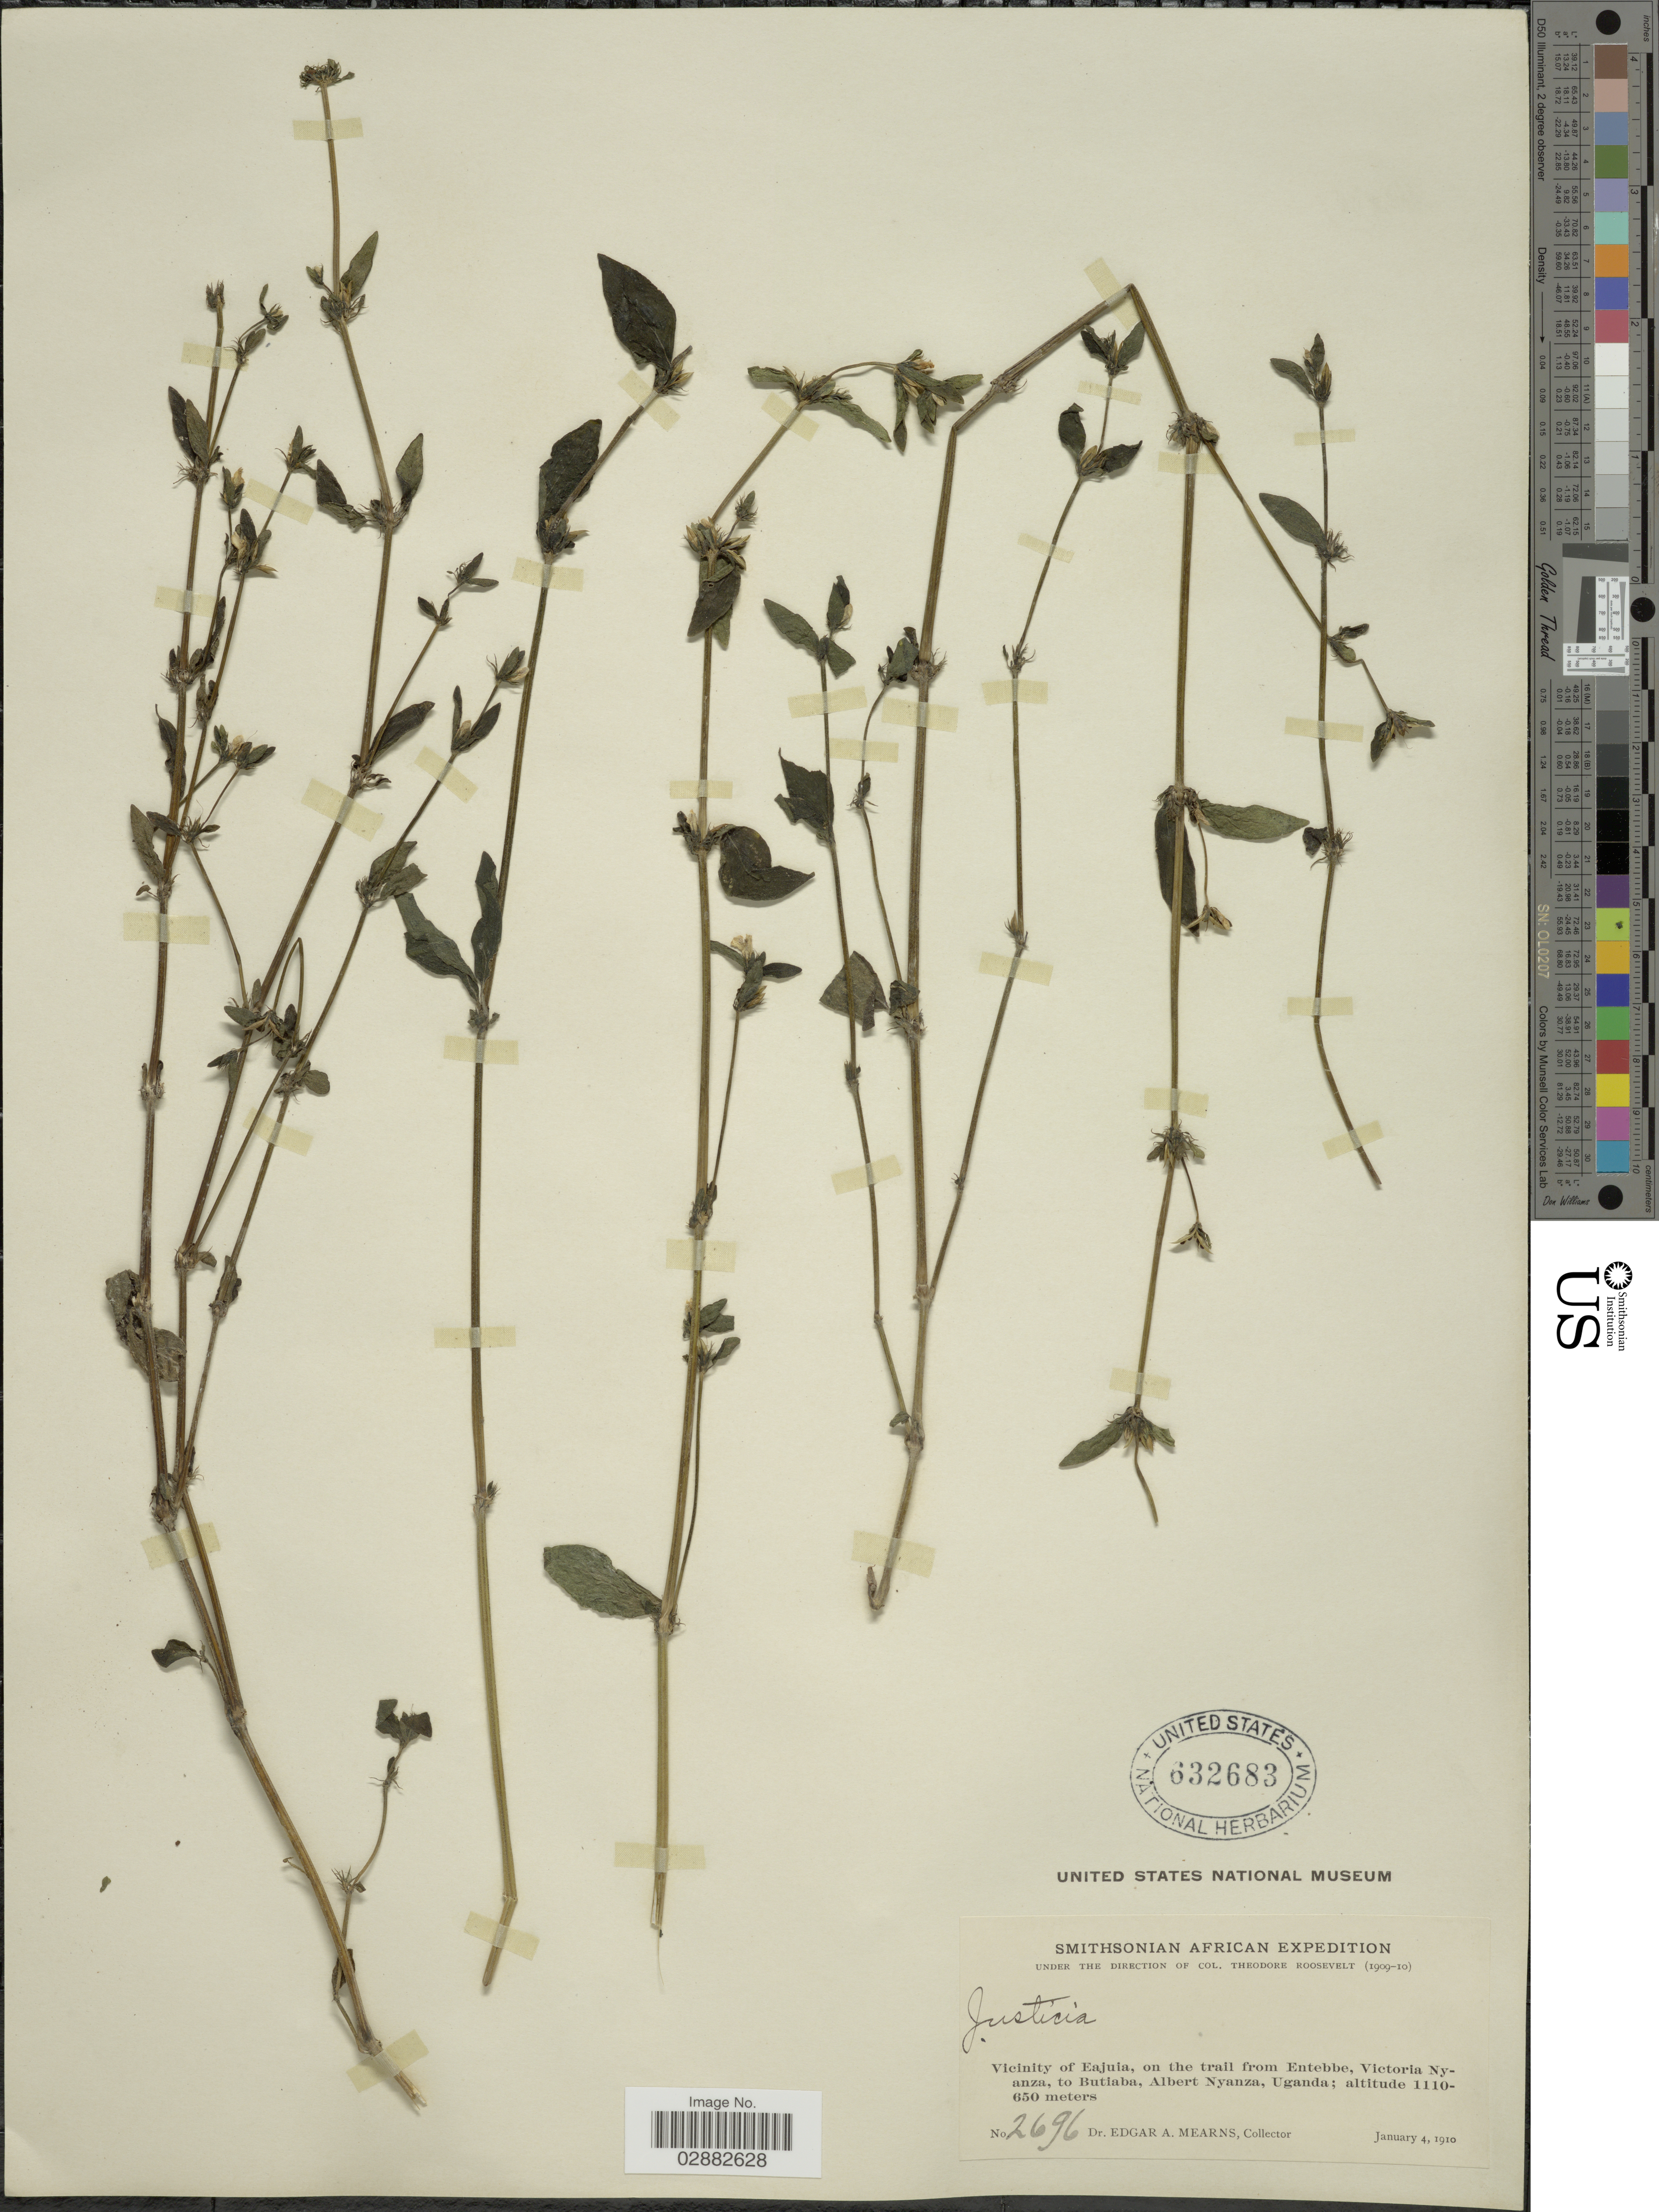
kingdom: Plantae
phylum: Tracheophyta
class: Magnoliopsida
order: Lamiales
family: Acanthaceae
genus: Justicia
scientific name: Justicia sp.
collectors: E. A. Mearns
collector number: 2696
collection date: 1910-01-04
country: Uganda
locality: Vicinity of Eajuia, on the trail from Entebbe, Victoria Nyanza to Butiaba, Albert Nyanza.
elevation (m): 650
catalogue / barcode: US 632683